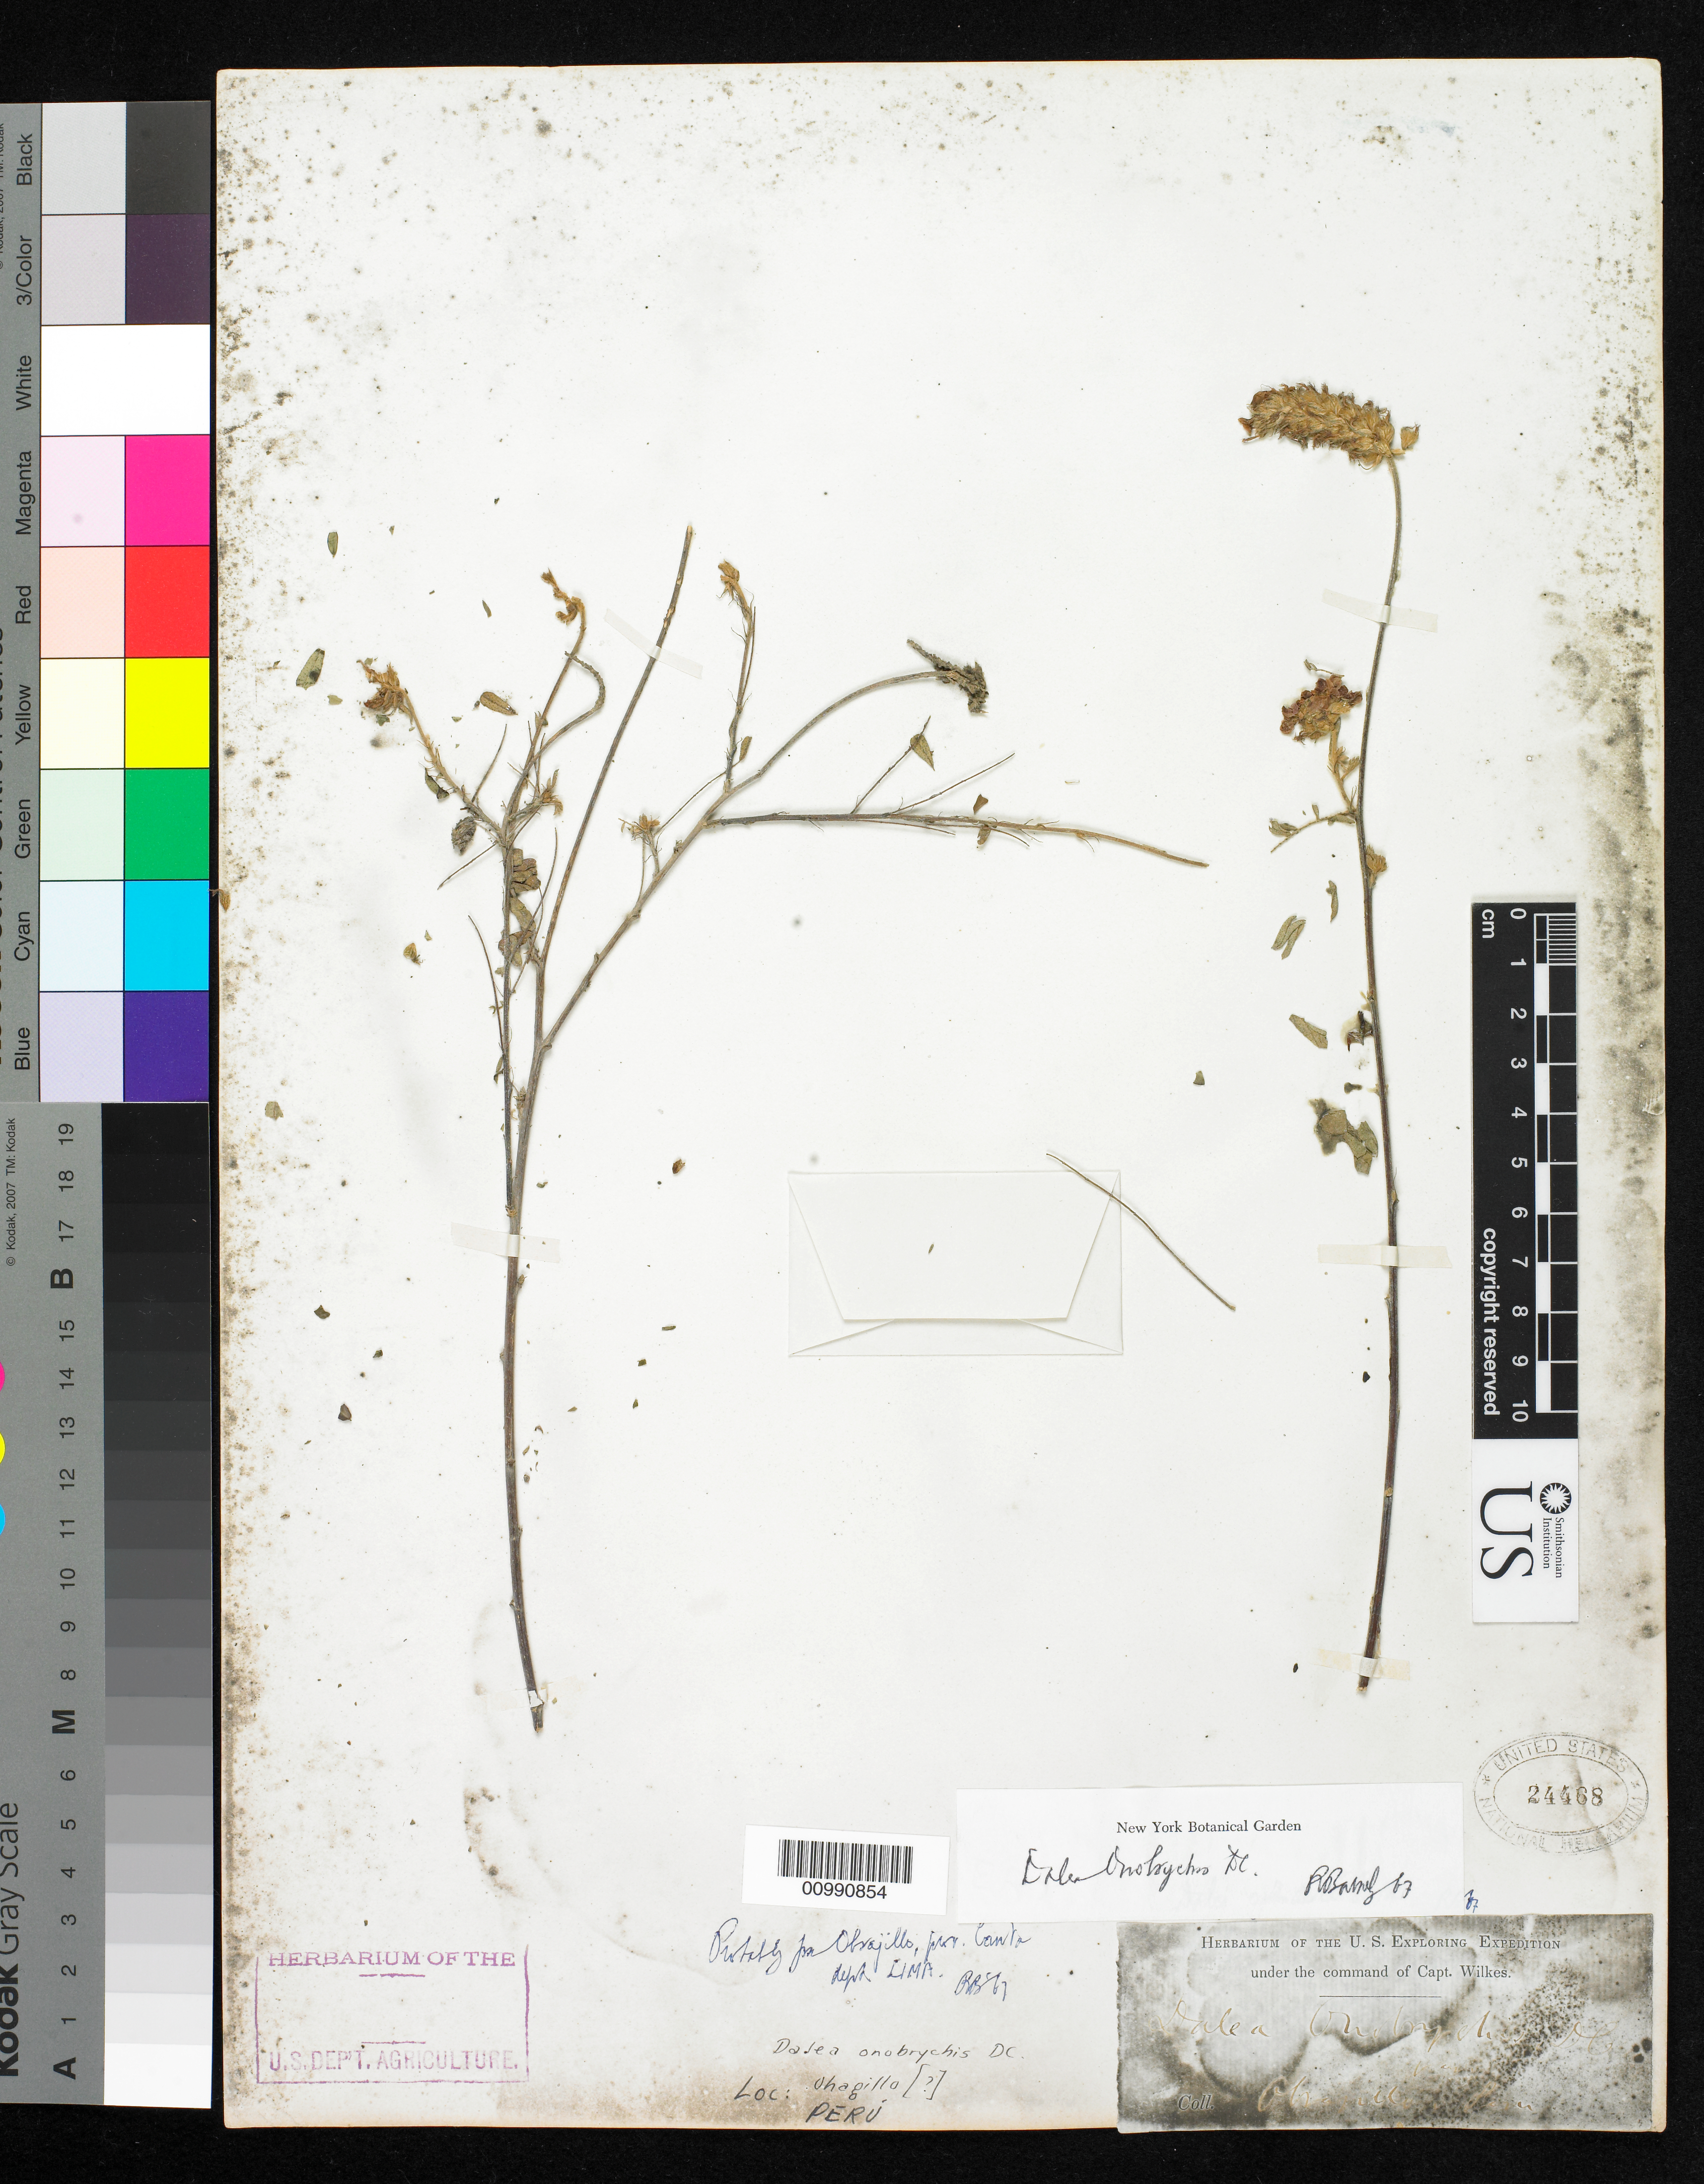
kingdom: Plantae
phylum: Tracheophyta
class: Magnoliopsida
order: Fabales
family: Fabaceae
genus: Dalea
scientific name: Dalea onobrychis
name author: DC.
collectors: Wilkes Explor. Exped.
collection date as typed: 1838 to -- --- 1842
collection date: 1838/1842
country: Peru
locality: Casa Cancha to Culnai, Andes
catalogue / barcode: US 24488